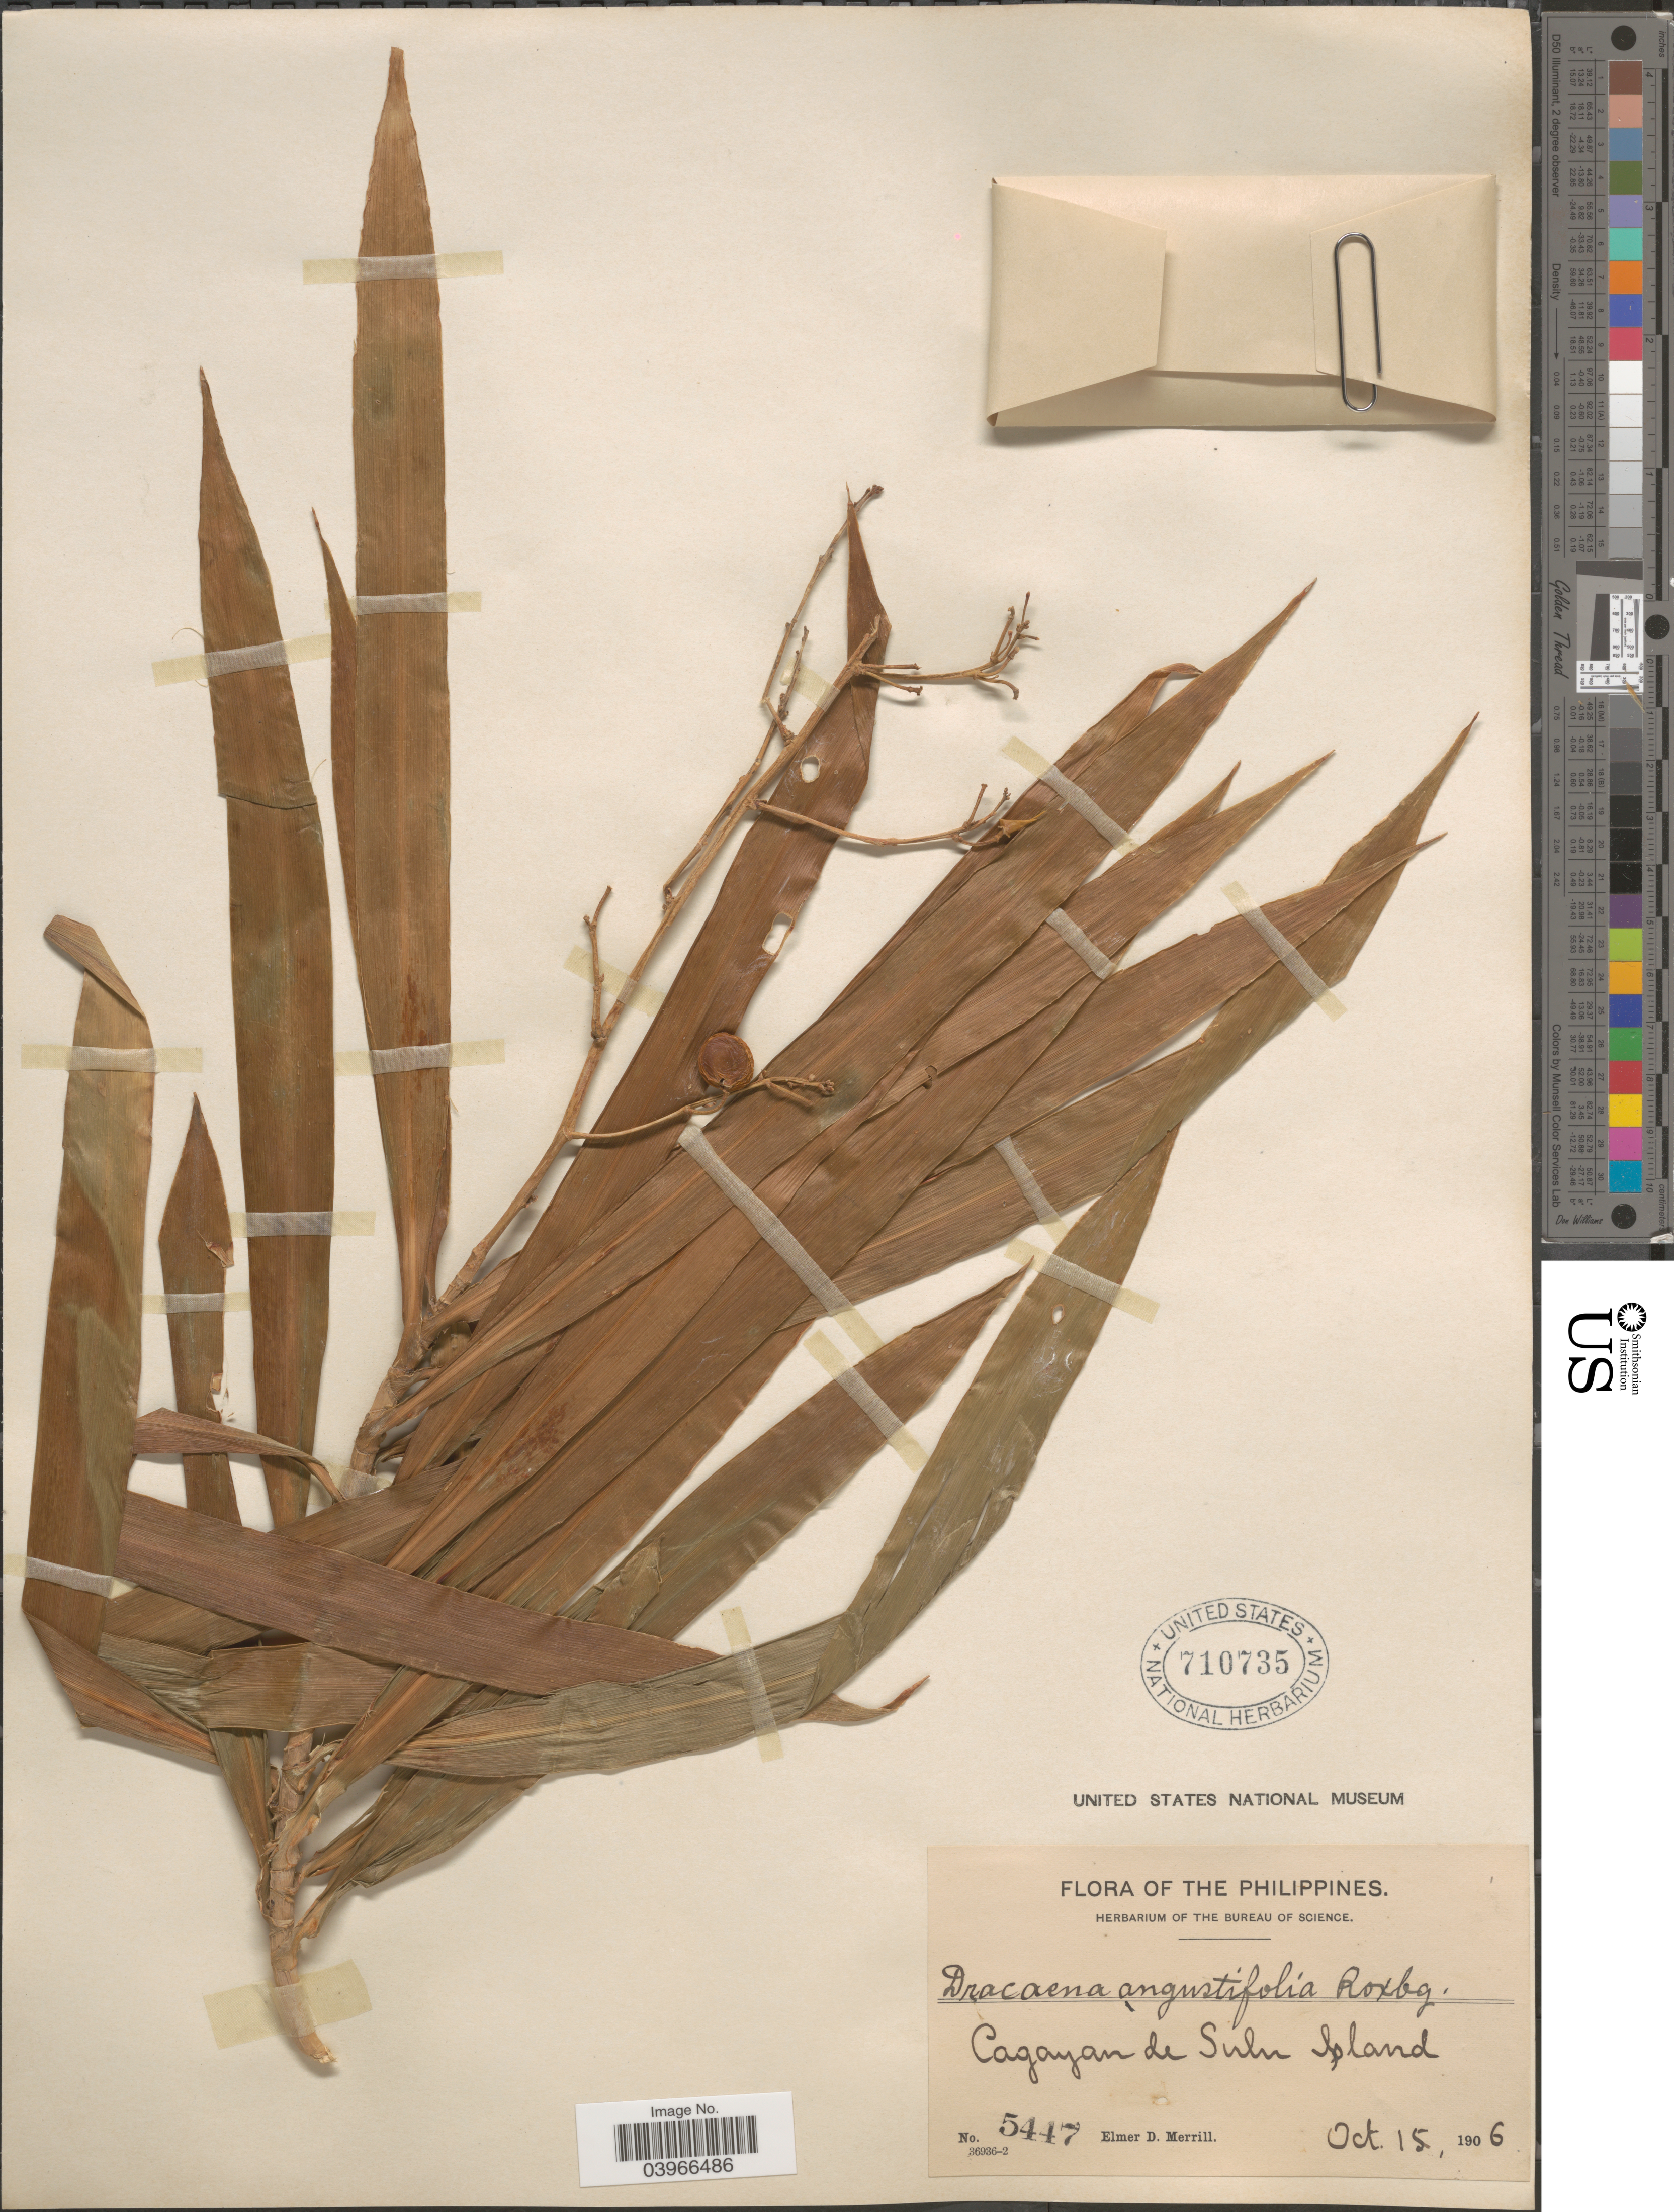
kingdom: Plantae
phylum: Tracheophyta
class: Liliopsida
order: Asparagales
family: Asparagaceae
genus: Dracaena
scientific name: Dracaena angustifolia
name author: (Medik.) Roxb.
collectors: E. D. Merrill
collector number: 5447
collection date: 1906-10-15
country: Philippines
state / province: Muslim Mindanao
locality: Cagayan de Sulu Island.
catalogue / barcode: US 710735